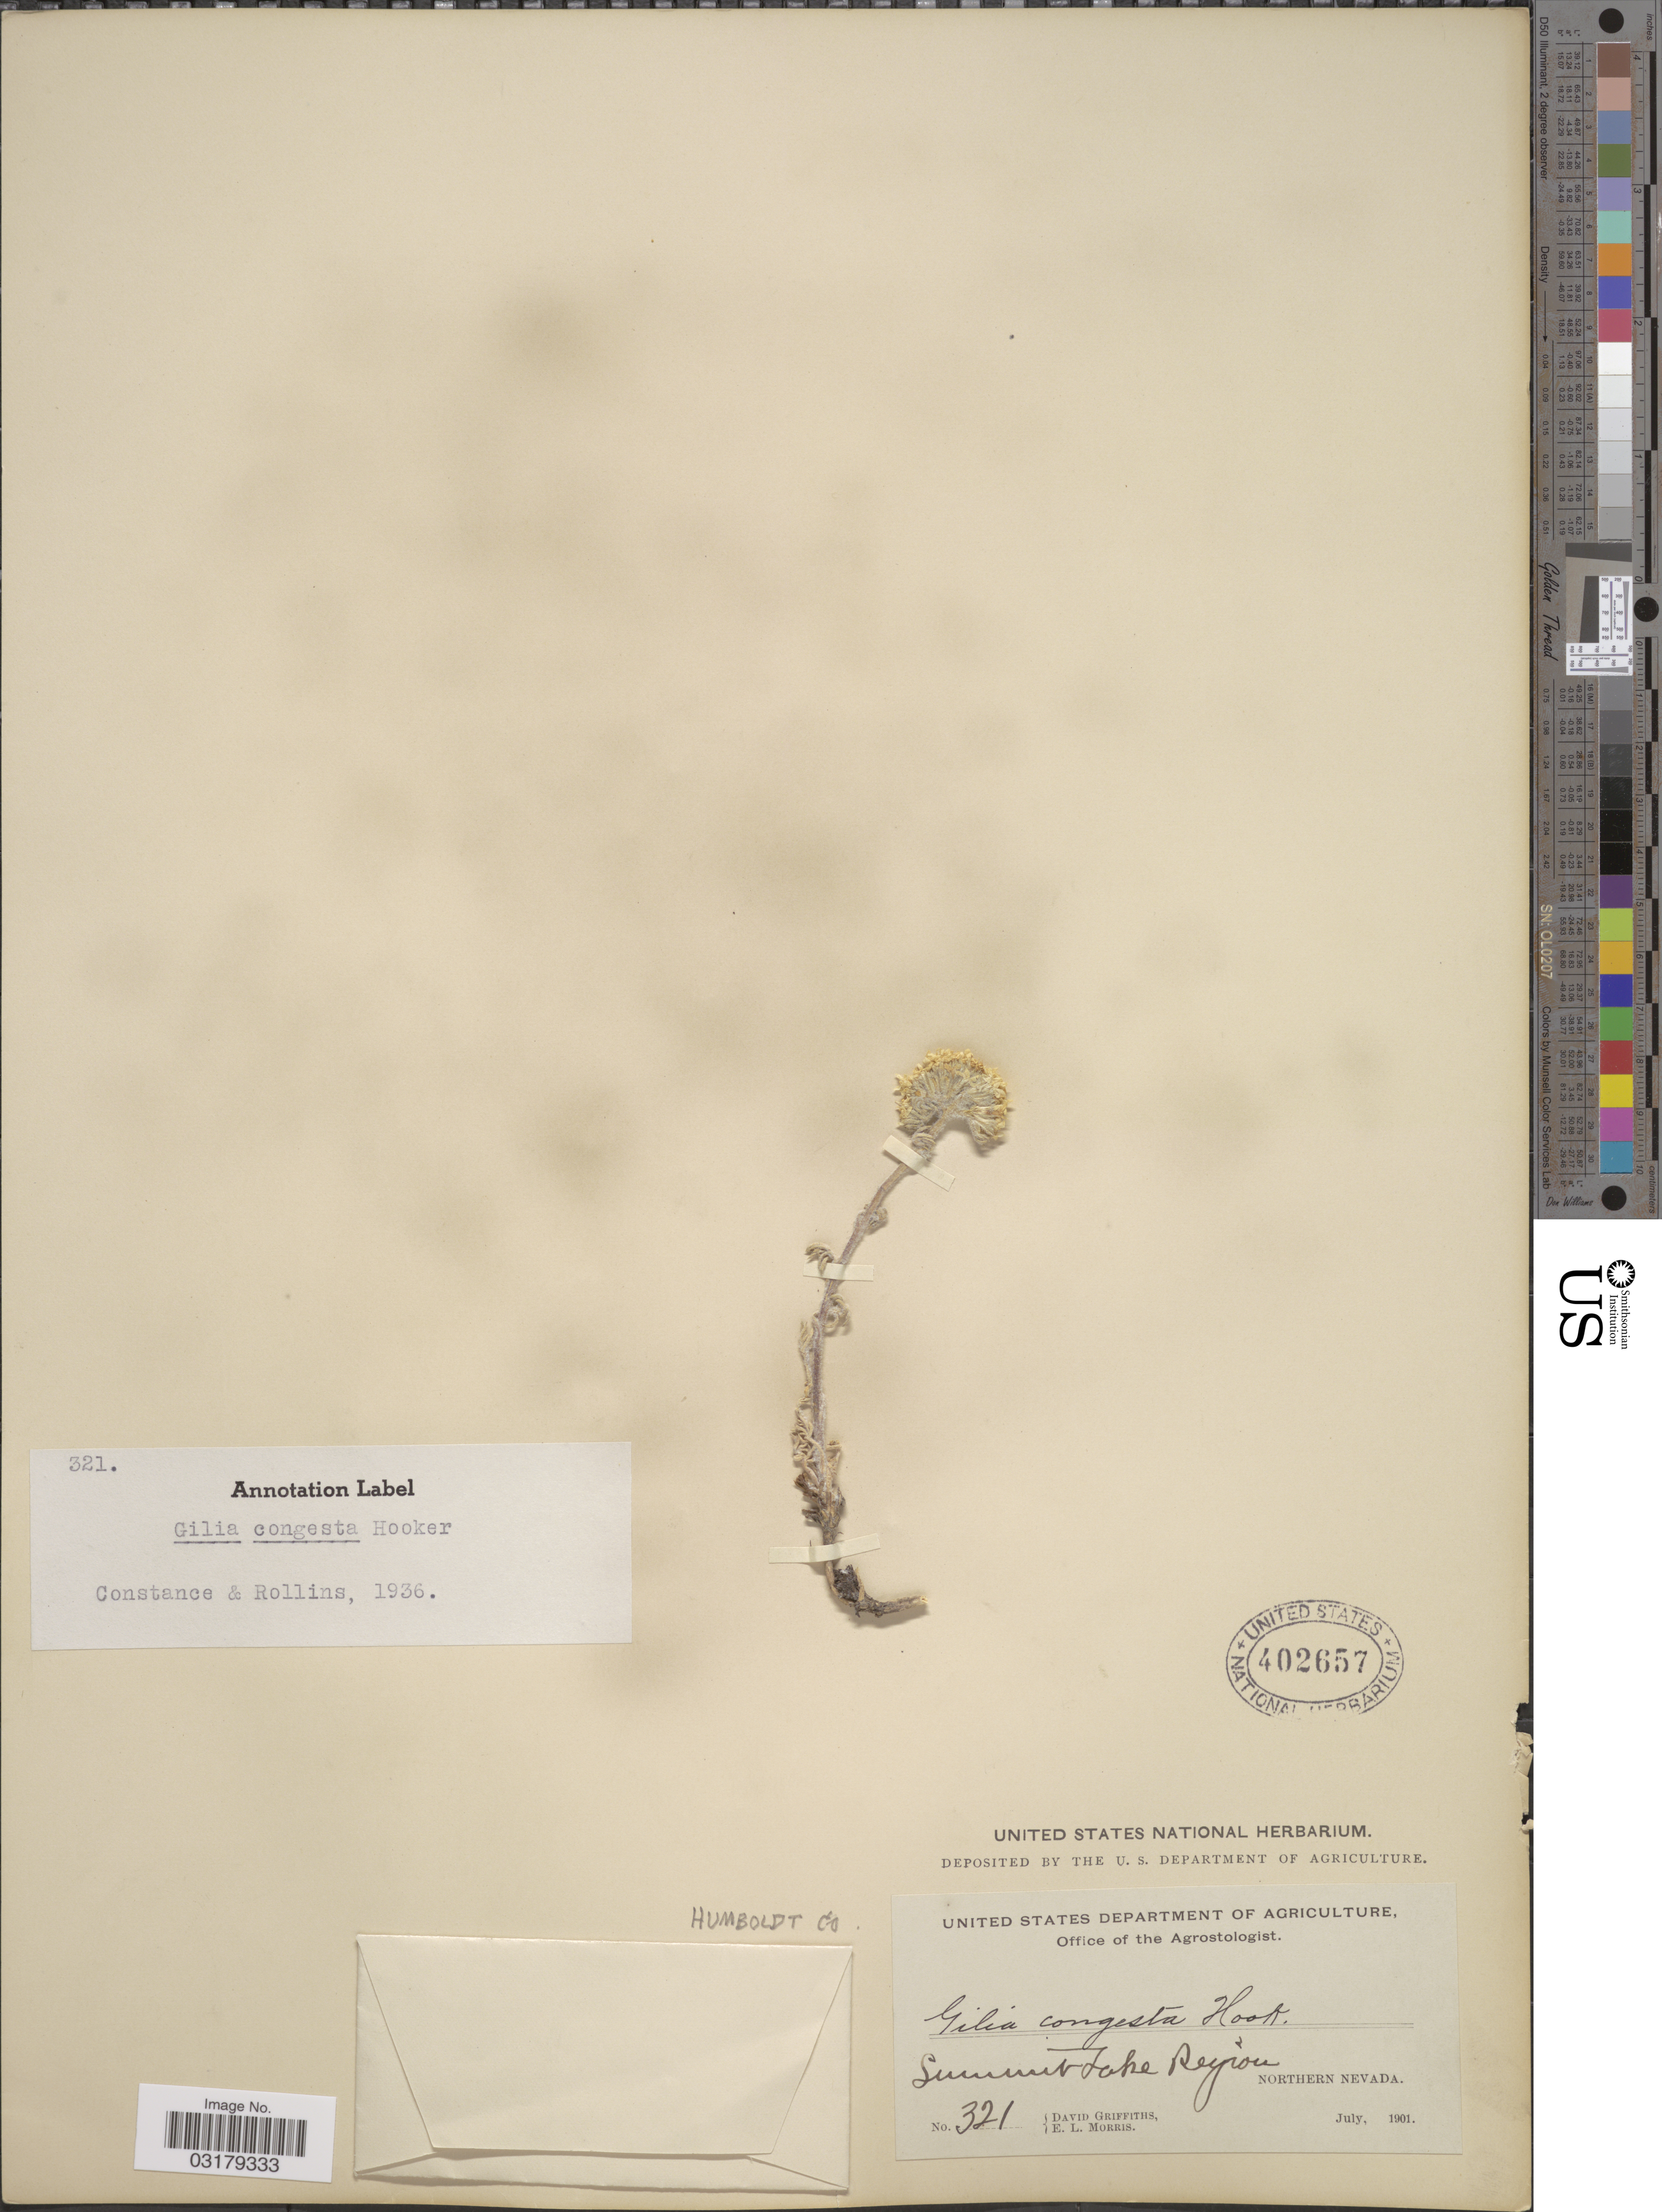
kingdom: Plantae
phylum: Tracheophyta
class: Magnoliopsida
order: Ericales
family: Polemoniaceae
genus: Ipomopsis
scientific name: Ipomopsis congesta var. palmifrons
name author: Brand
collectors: D. Griffiths & E. Morris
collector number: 321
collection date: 1901-07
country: United States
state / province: Nevada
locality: Summit Lake Region. Northern Nevada. Humboldt Co.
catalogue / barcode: US 402657